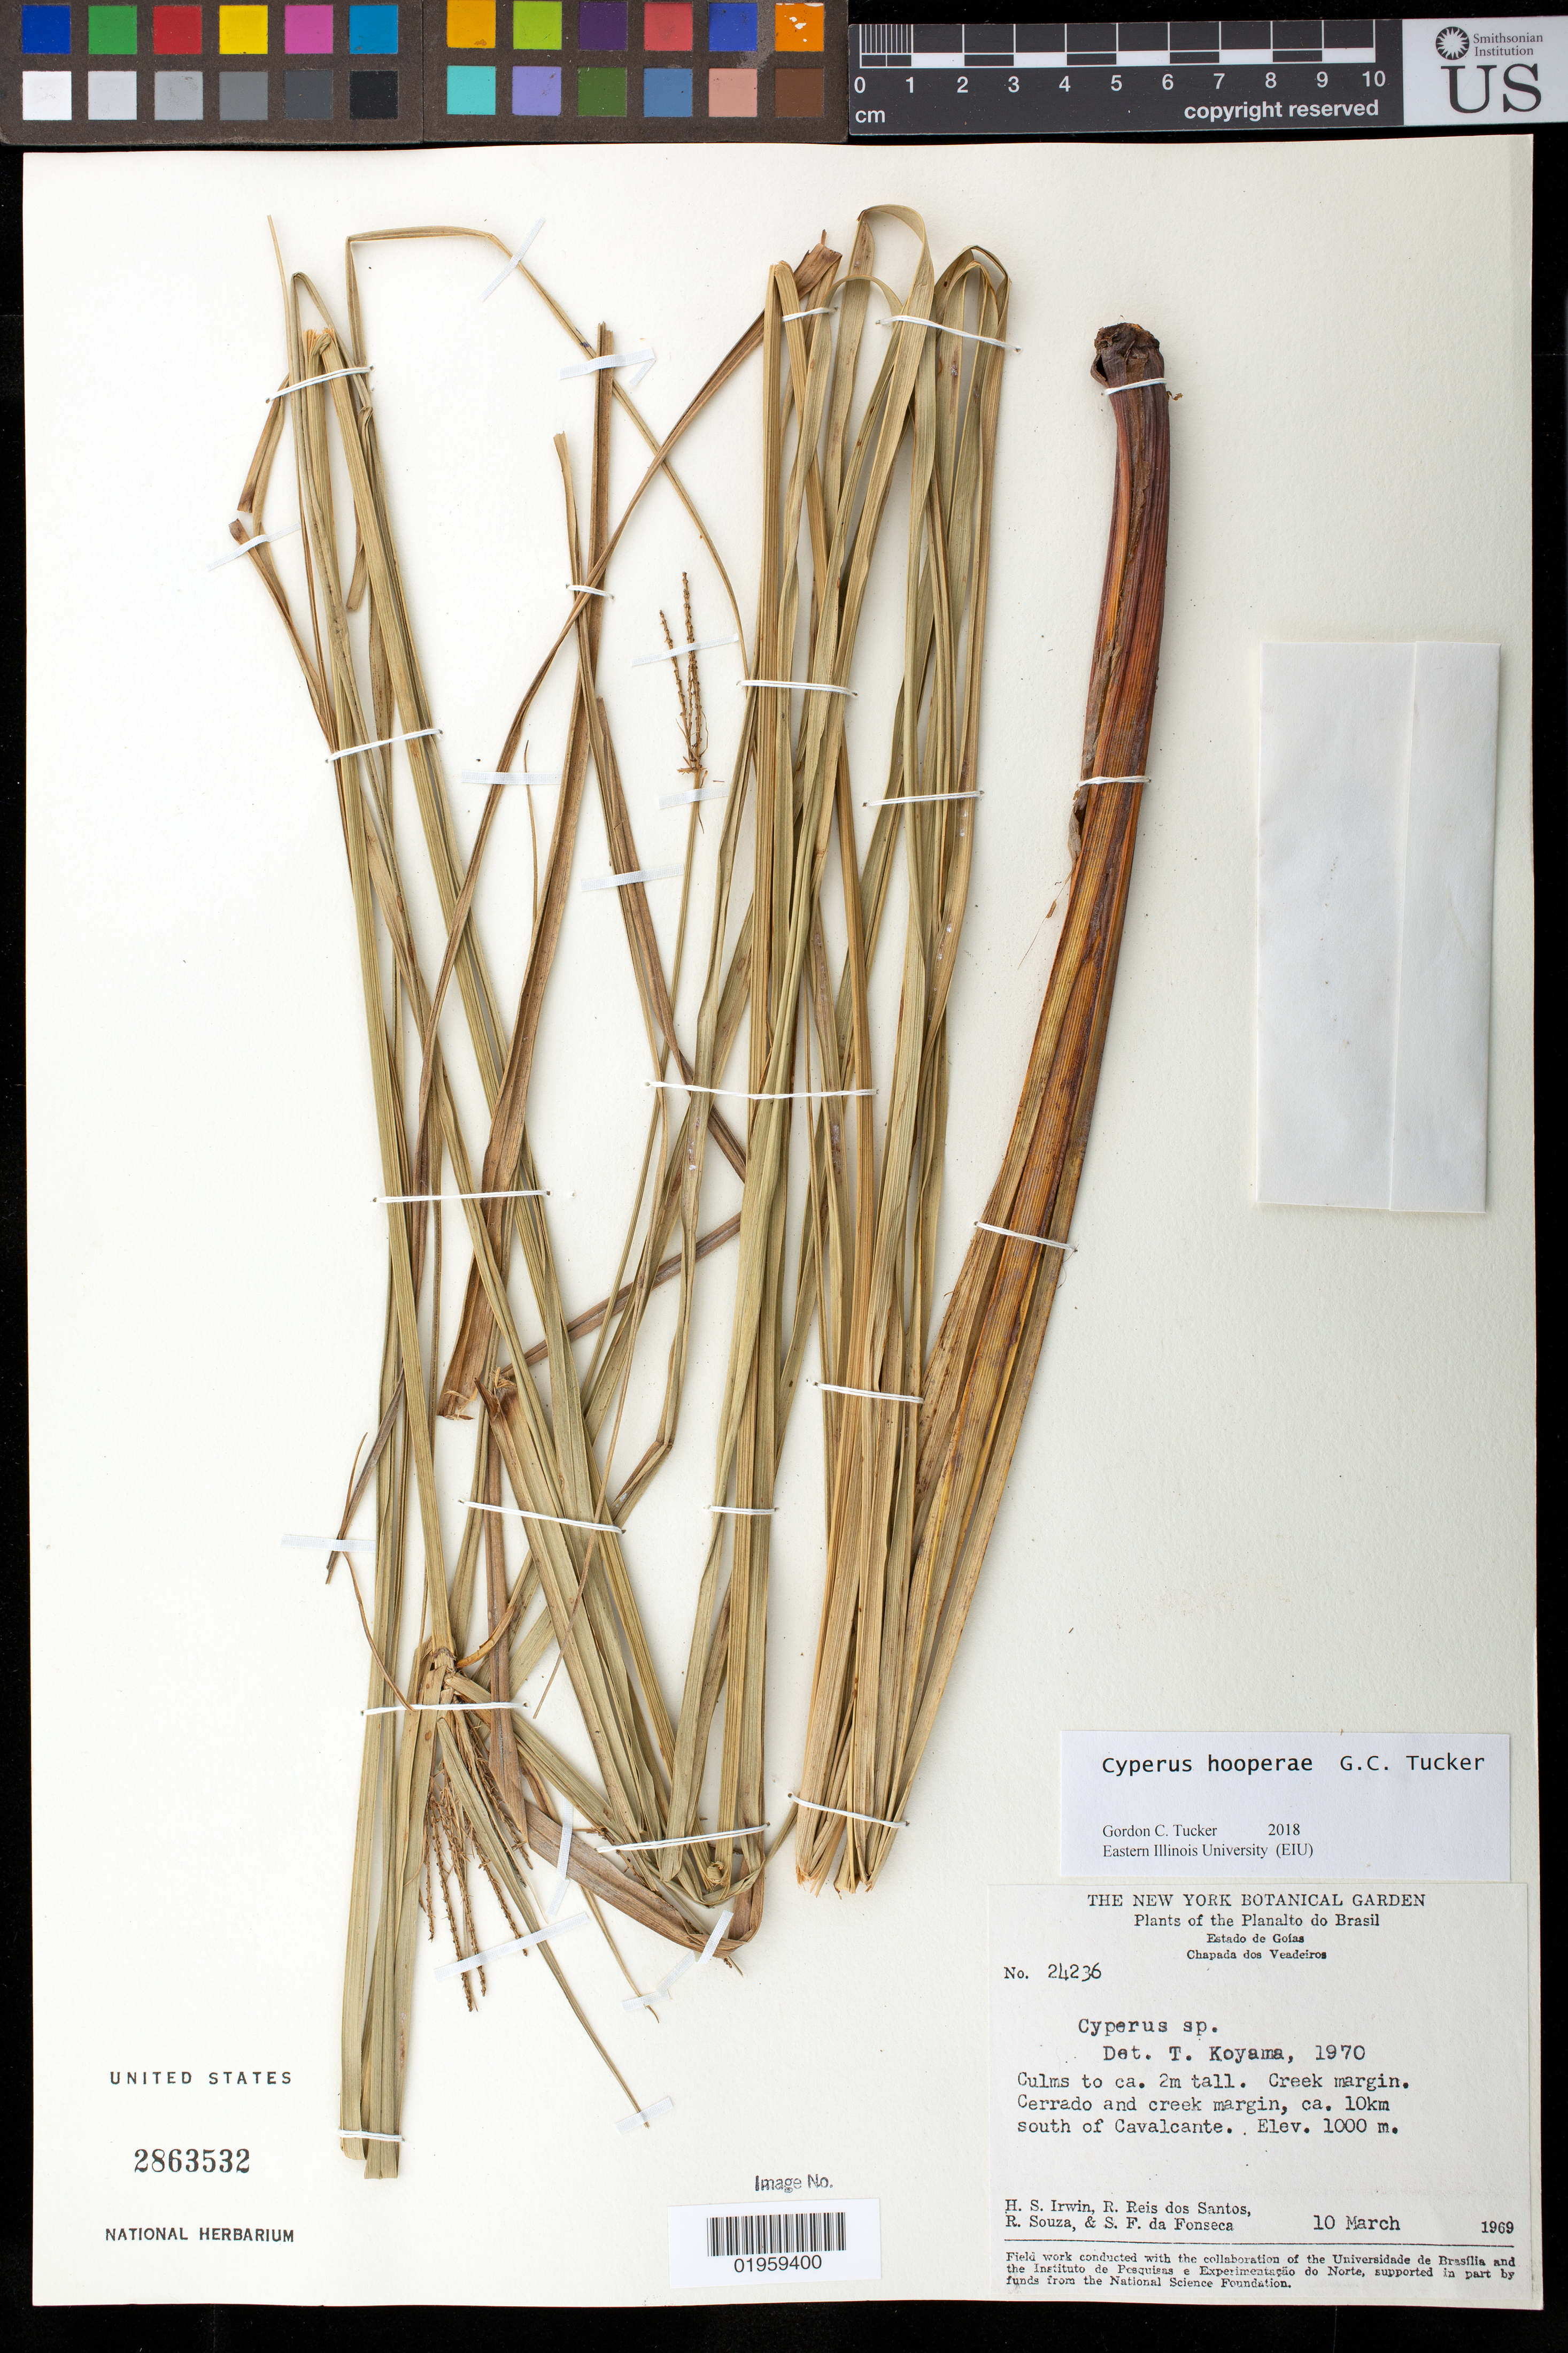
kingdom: Plantae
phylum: Tracheophyta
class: Liliopsida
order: Poales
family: Cyperaceae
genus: Cyperus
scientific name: Cyperus hooperae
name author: G.C. Tucker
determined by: Tucker, G. C.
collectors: H. Irwin, R. Reis dos Santos, R. Souza & S. F. Fonsêca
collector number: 24236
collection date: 1969-03-10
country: Brazil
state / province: Goiás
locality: Chapada dos Veadeiros, ca. 10 km. south of Calvalcante.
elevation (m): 1000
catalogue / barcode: US 2863532